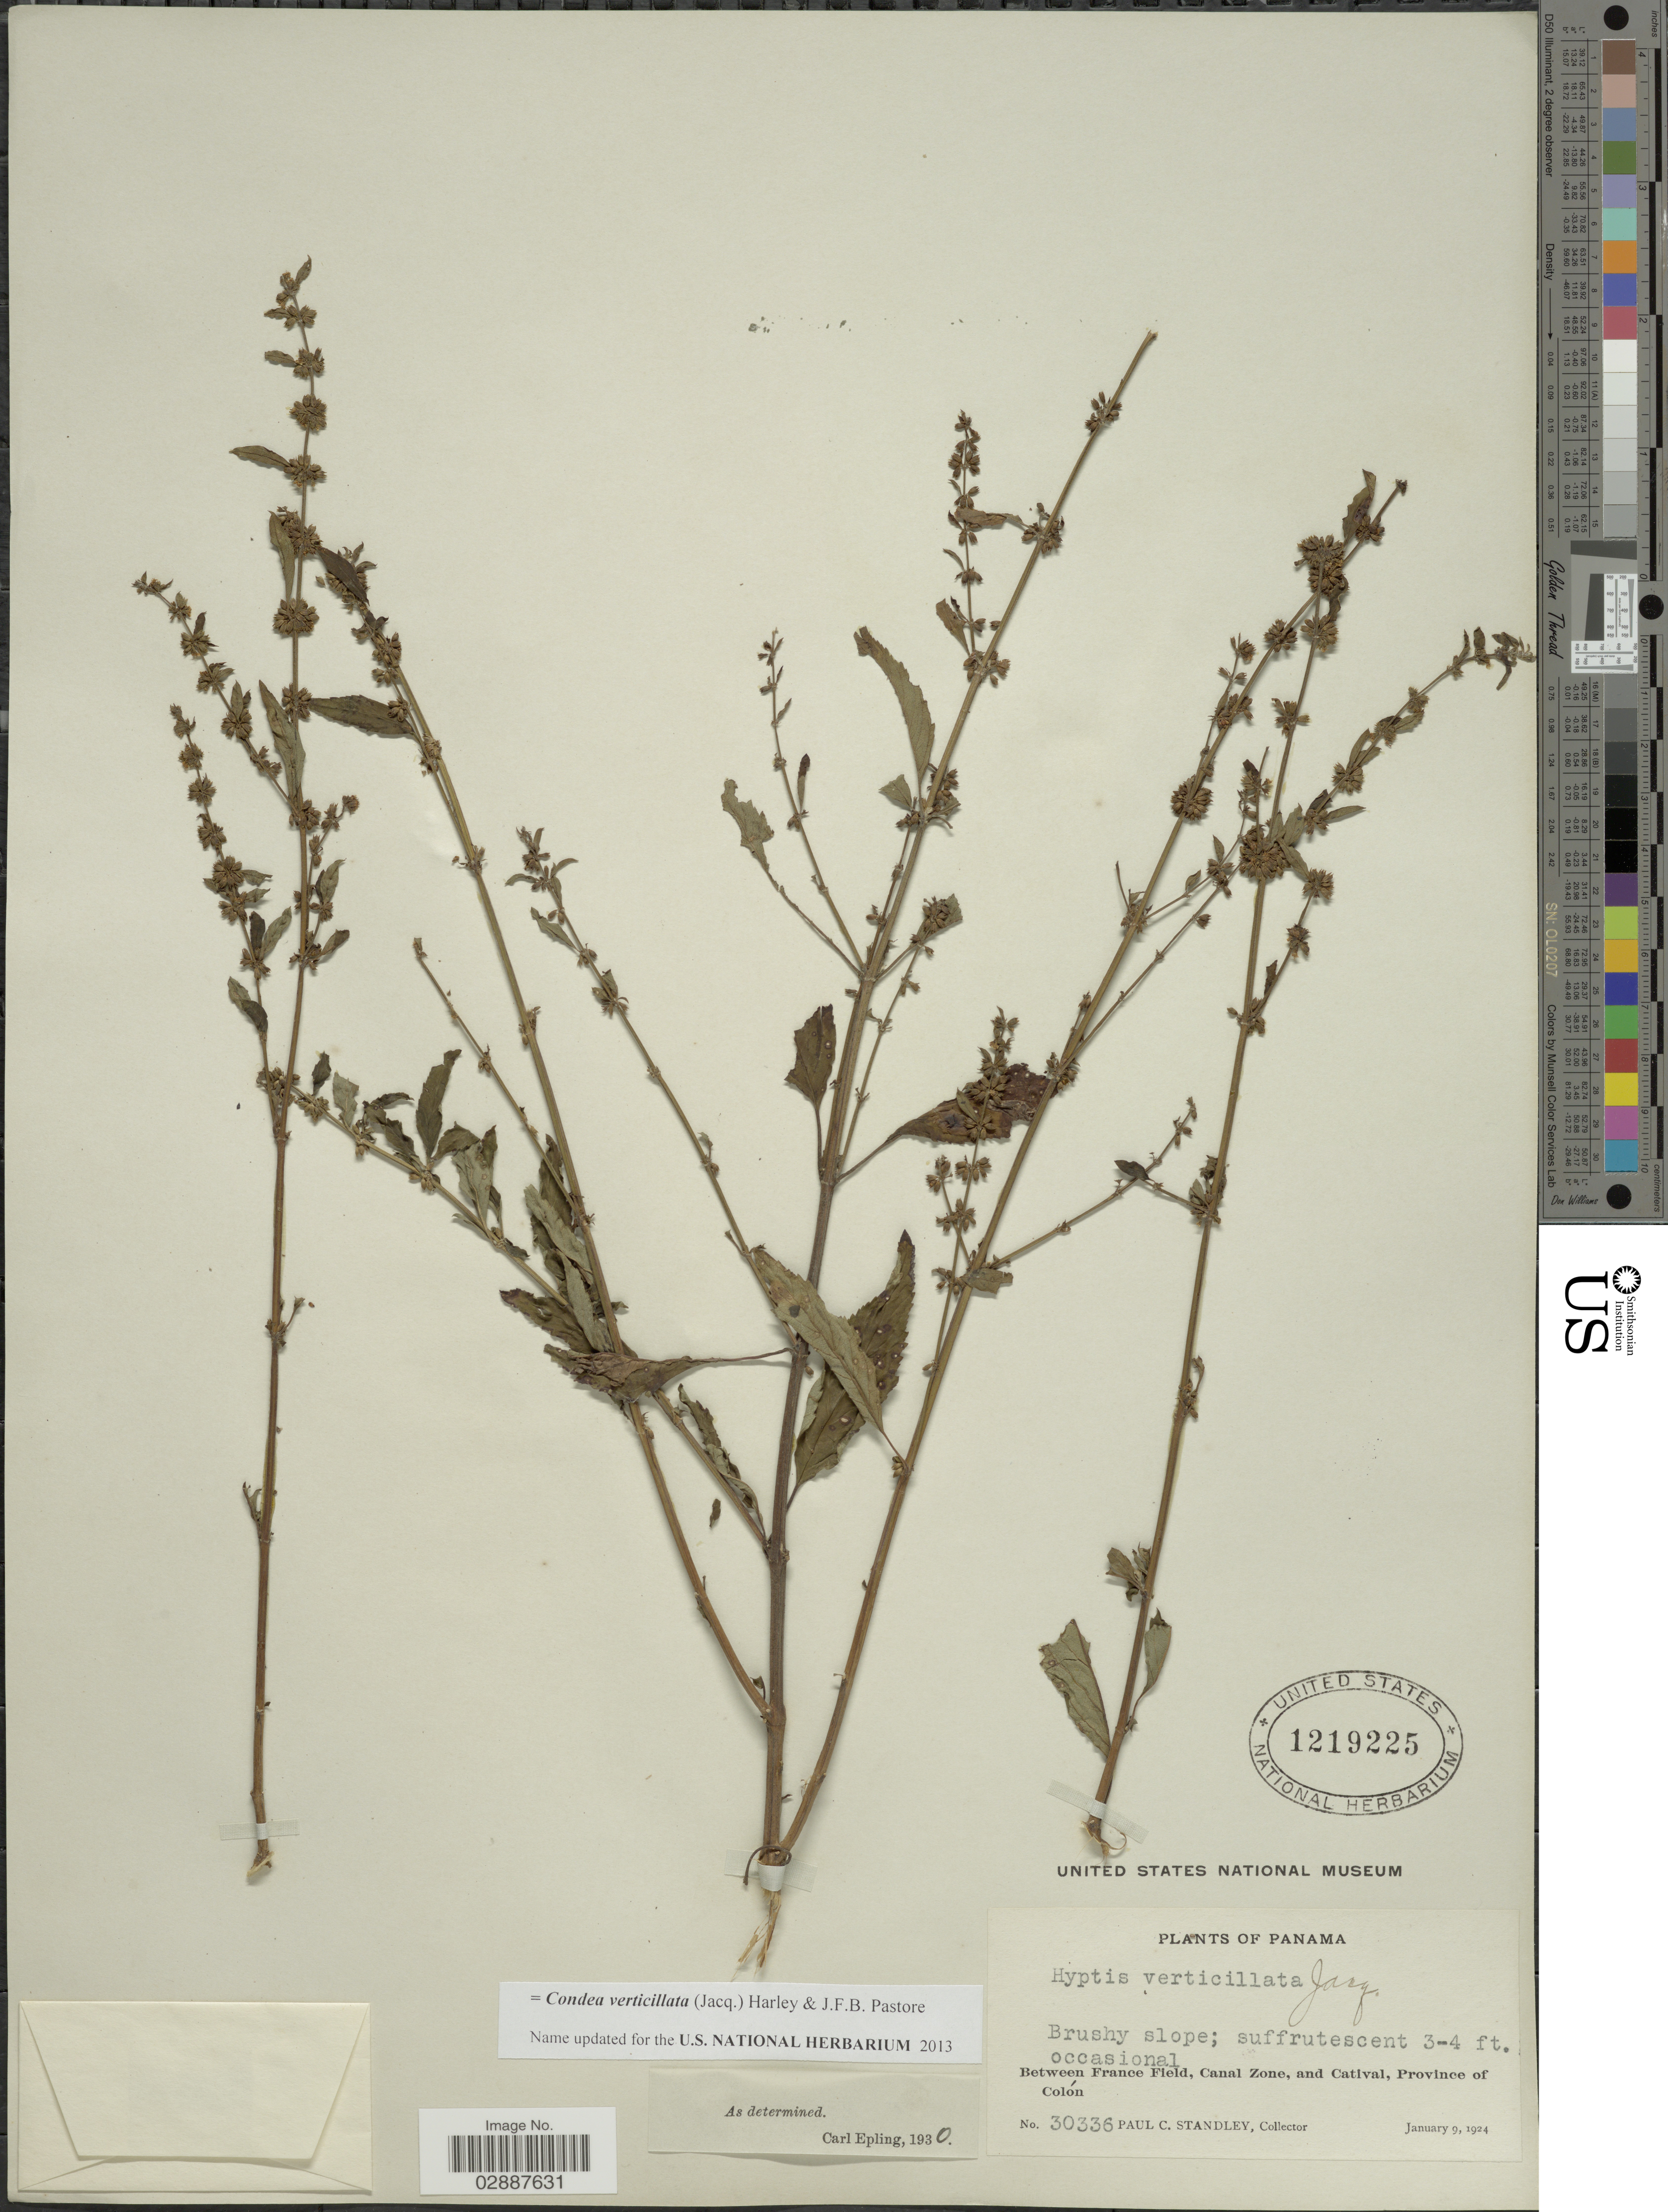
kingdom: Plantae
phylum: Tracheophyta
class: Magnoliopsida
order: Lamiales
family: Lamiaceae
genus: Condea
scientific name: Condea verticillata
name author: (Jacq.) Harley & J.F.B. Pastore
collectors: P. C. Standley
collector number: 30336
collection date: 1924-01-09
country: Panama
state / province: Colón / Panamá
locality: Between France Field, Canal Zone, and Catival, Province of Colón.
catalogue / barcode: US 1219225